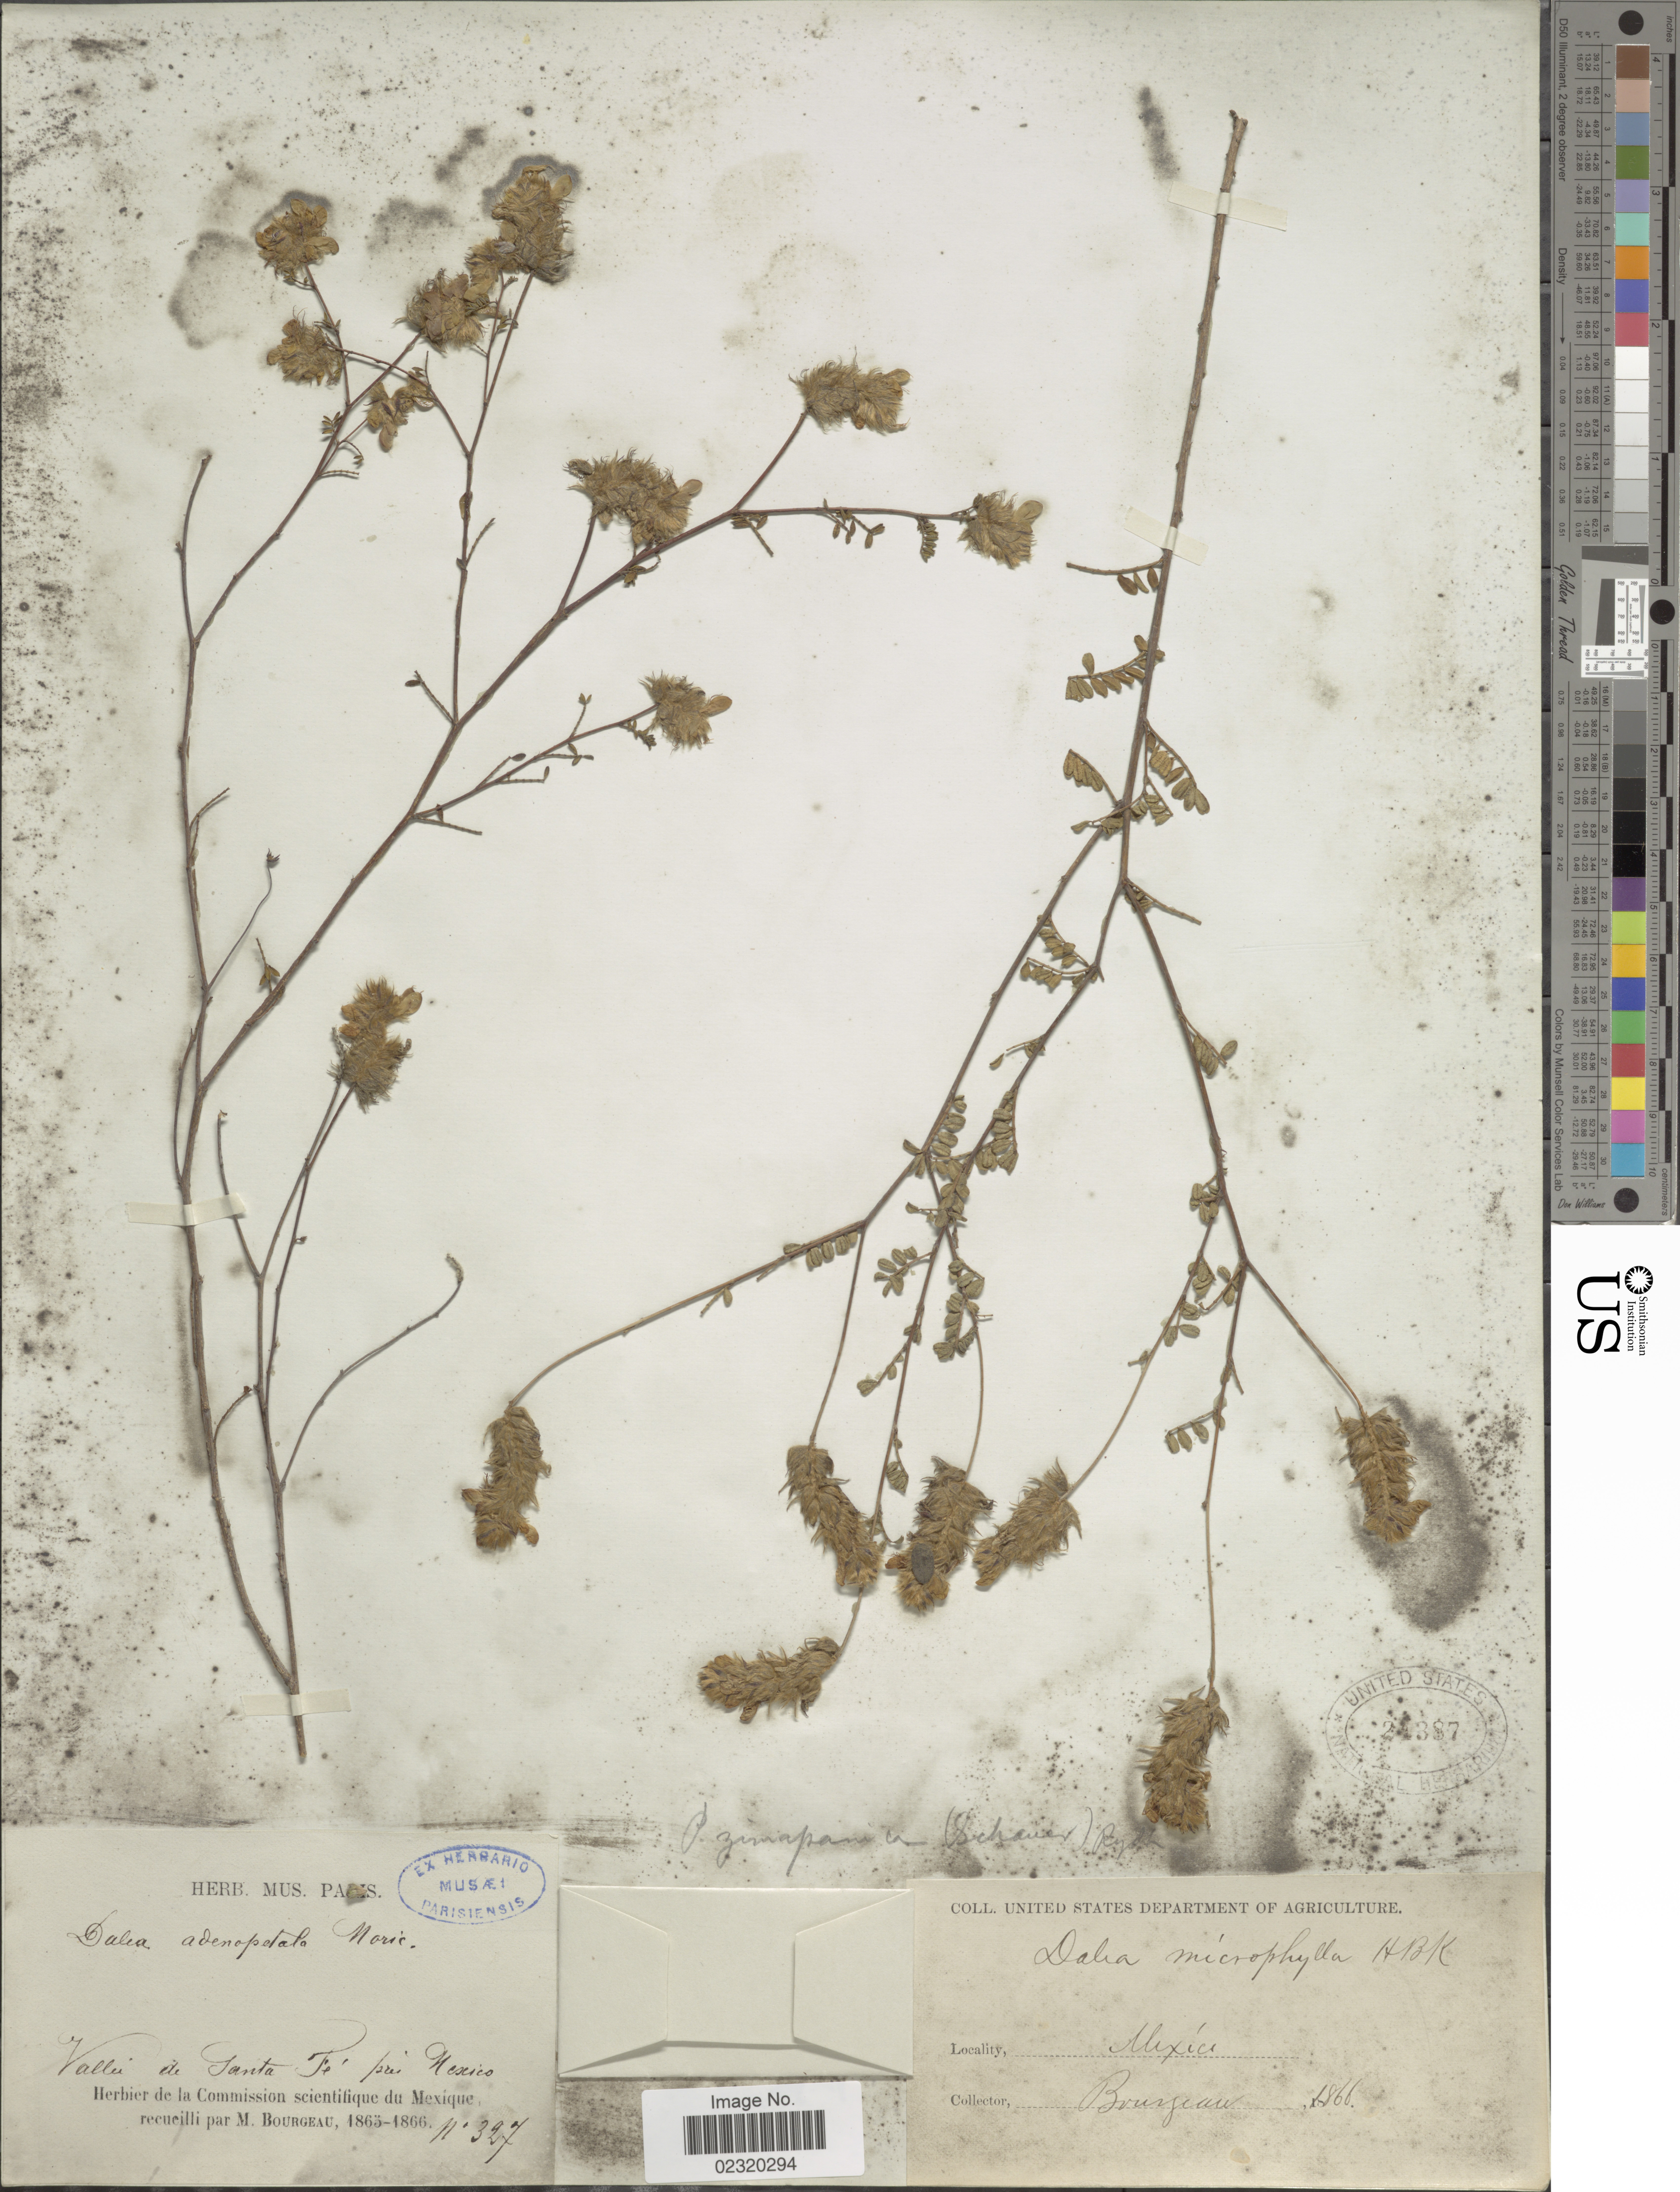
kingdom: Plantae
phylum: Tracheophyta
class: Magnoliopsida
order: Fabales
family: Fabaceae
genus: Dalea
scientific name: Dalea zimapanica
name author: S. Schauer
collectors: M. Bourgeau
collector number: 327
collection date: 1866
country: Mexico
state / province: México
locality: Valle de Santa Fé pres Mexico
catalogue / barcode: US 21387